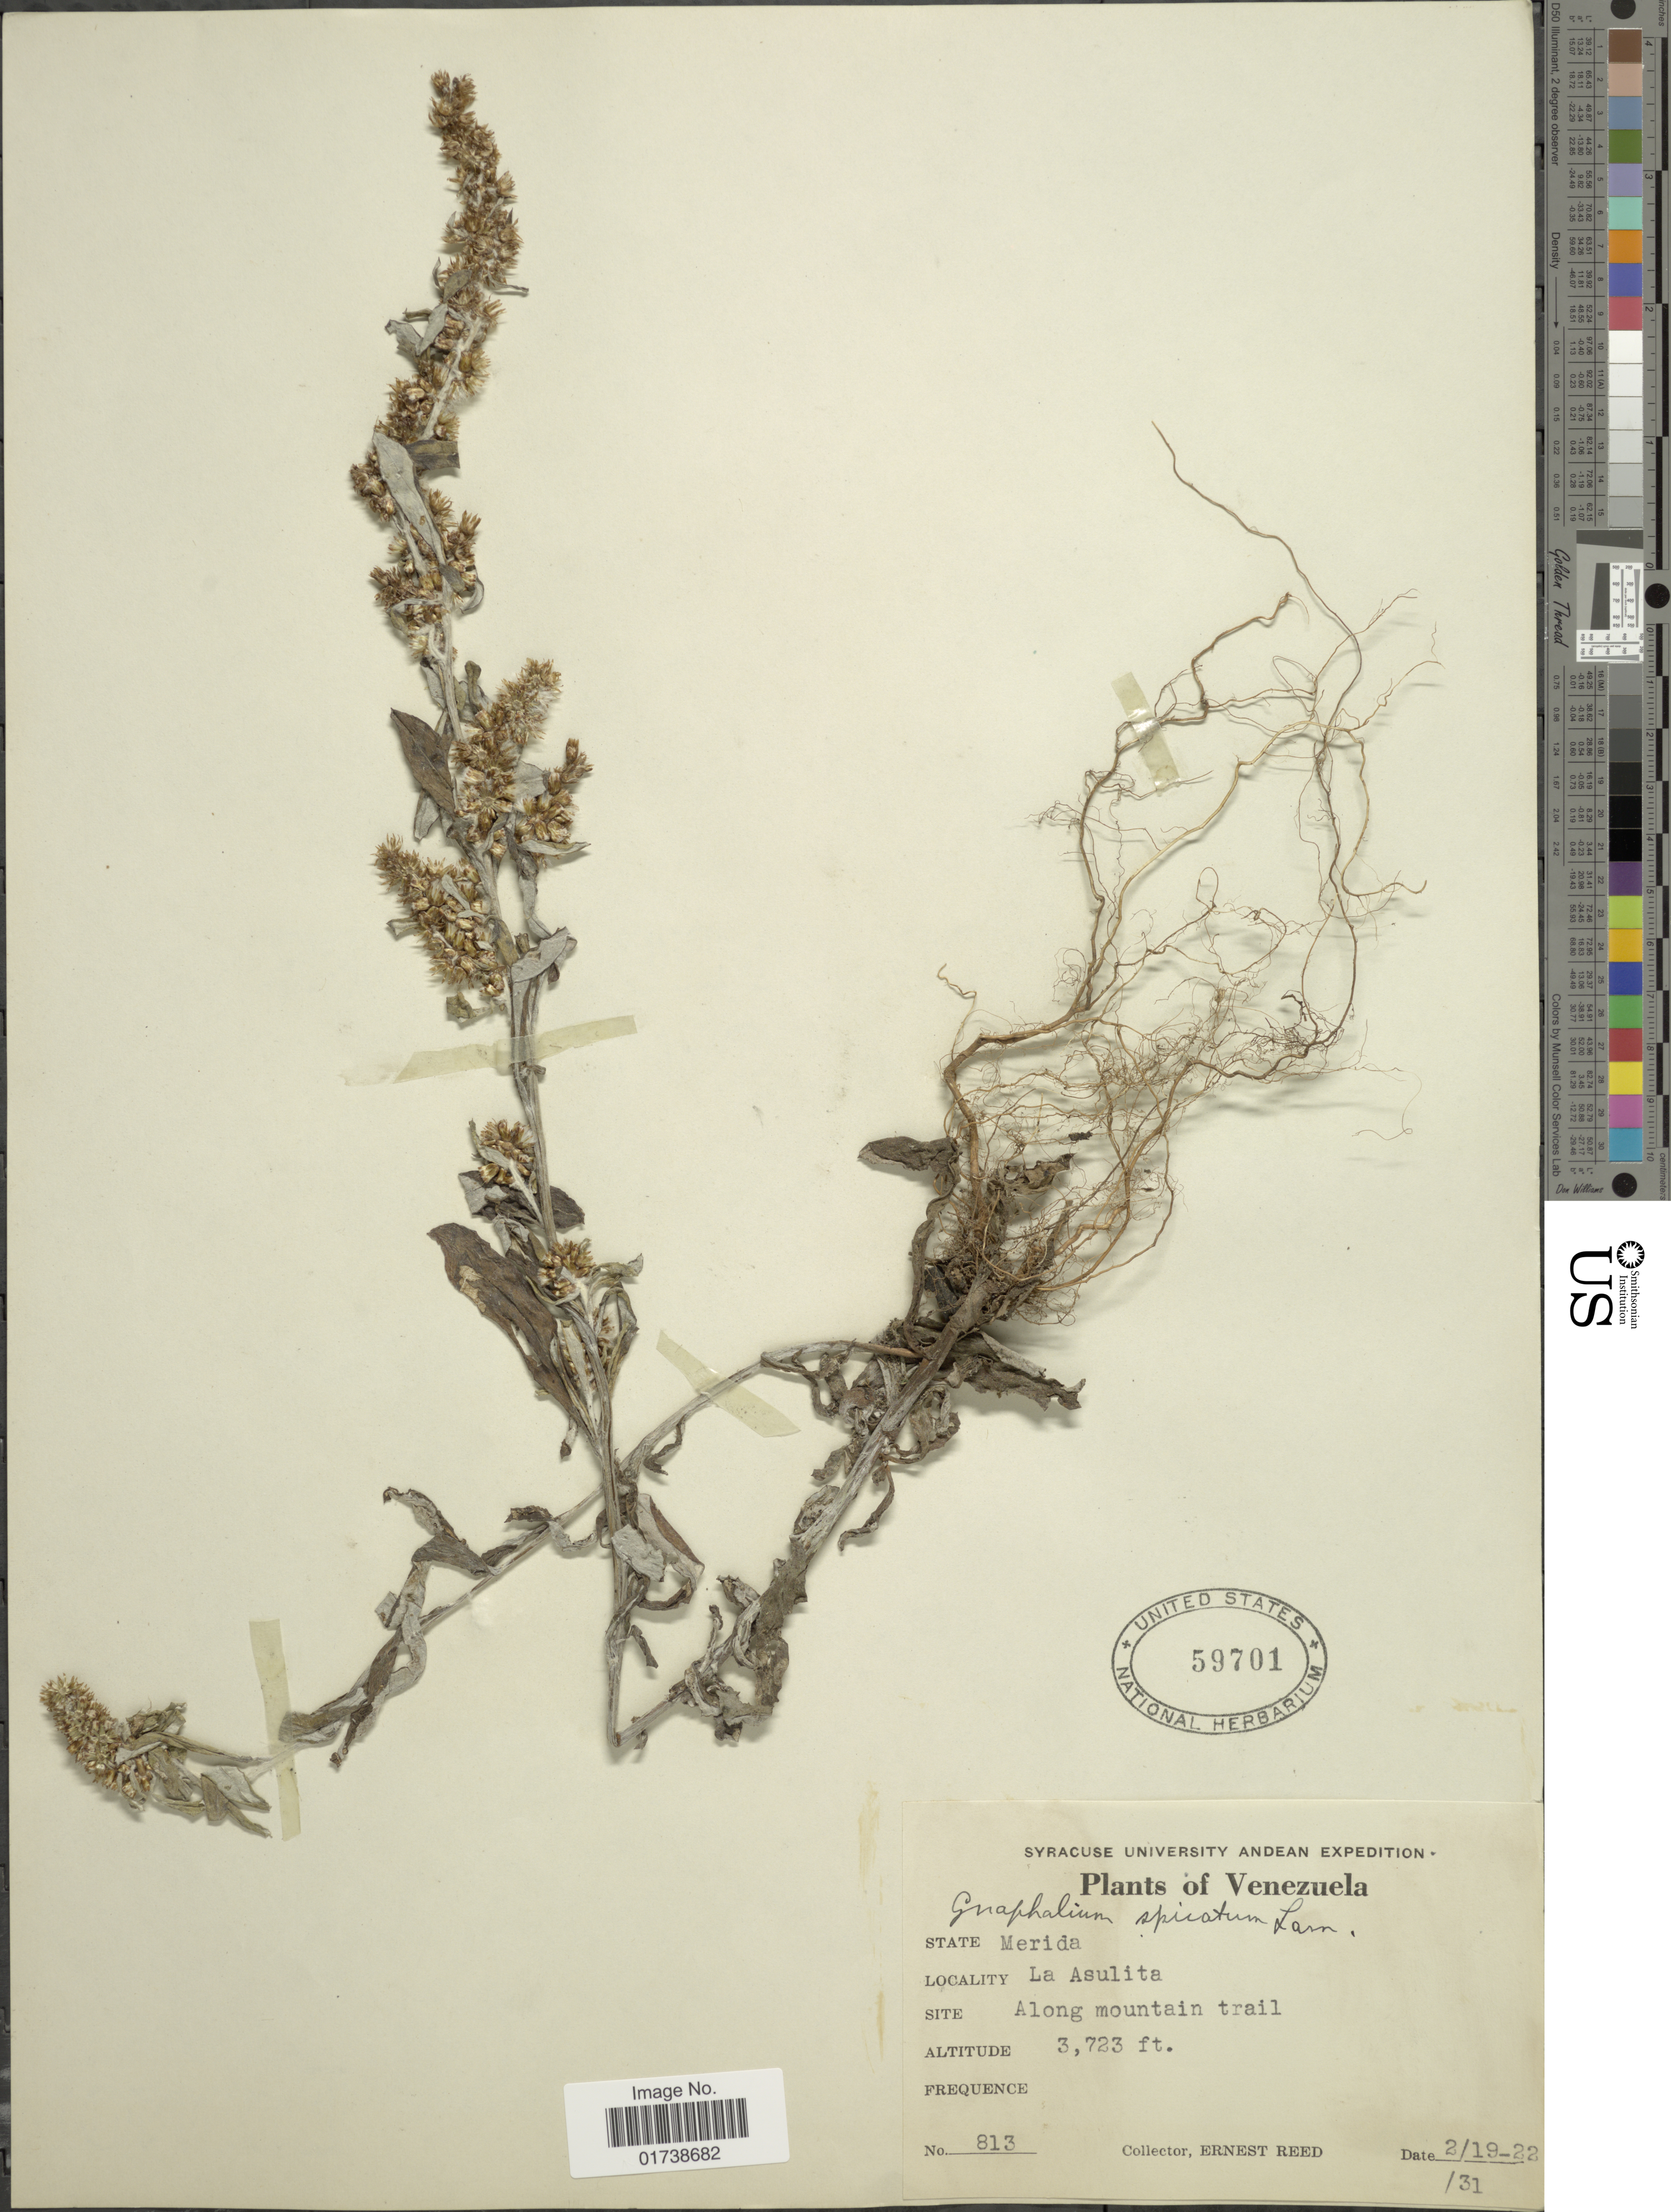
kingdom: Plantae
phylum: Tracheophyta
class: Magnoliopsida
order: Asterales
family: Asteraceae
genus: Gamochaeta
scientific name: Gamochaeta spicata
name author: (Lam.) Cabrera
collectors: E. Reed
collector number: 813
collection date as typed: Transcribed d/m/y: 19/2/22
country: Venezuela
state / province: Mérida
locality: La Asulita, along mountain trail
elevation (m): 1135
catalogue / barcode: US 59701